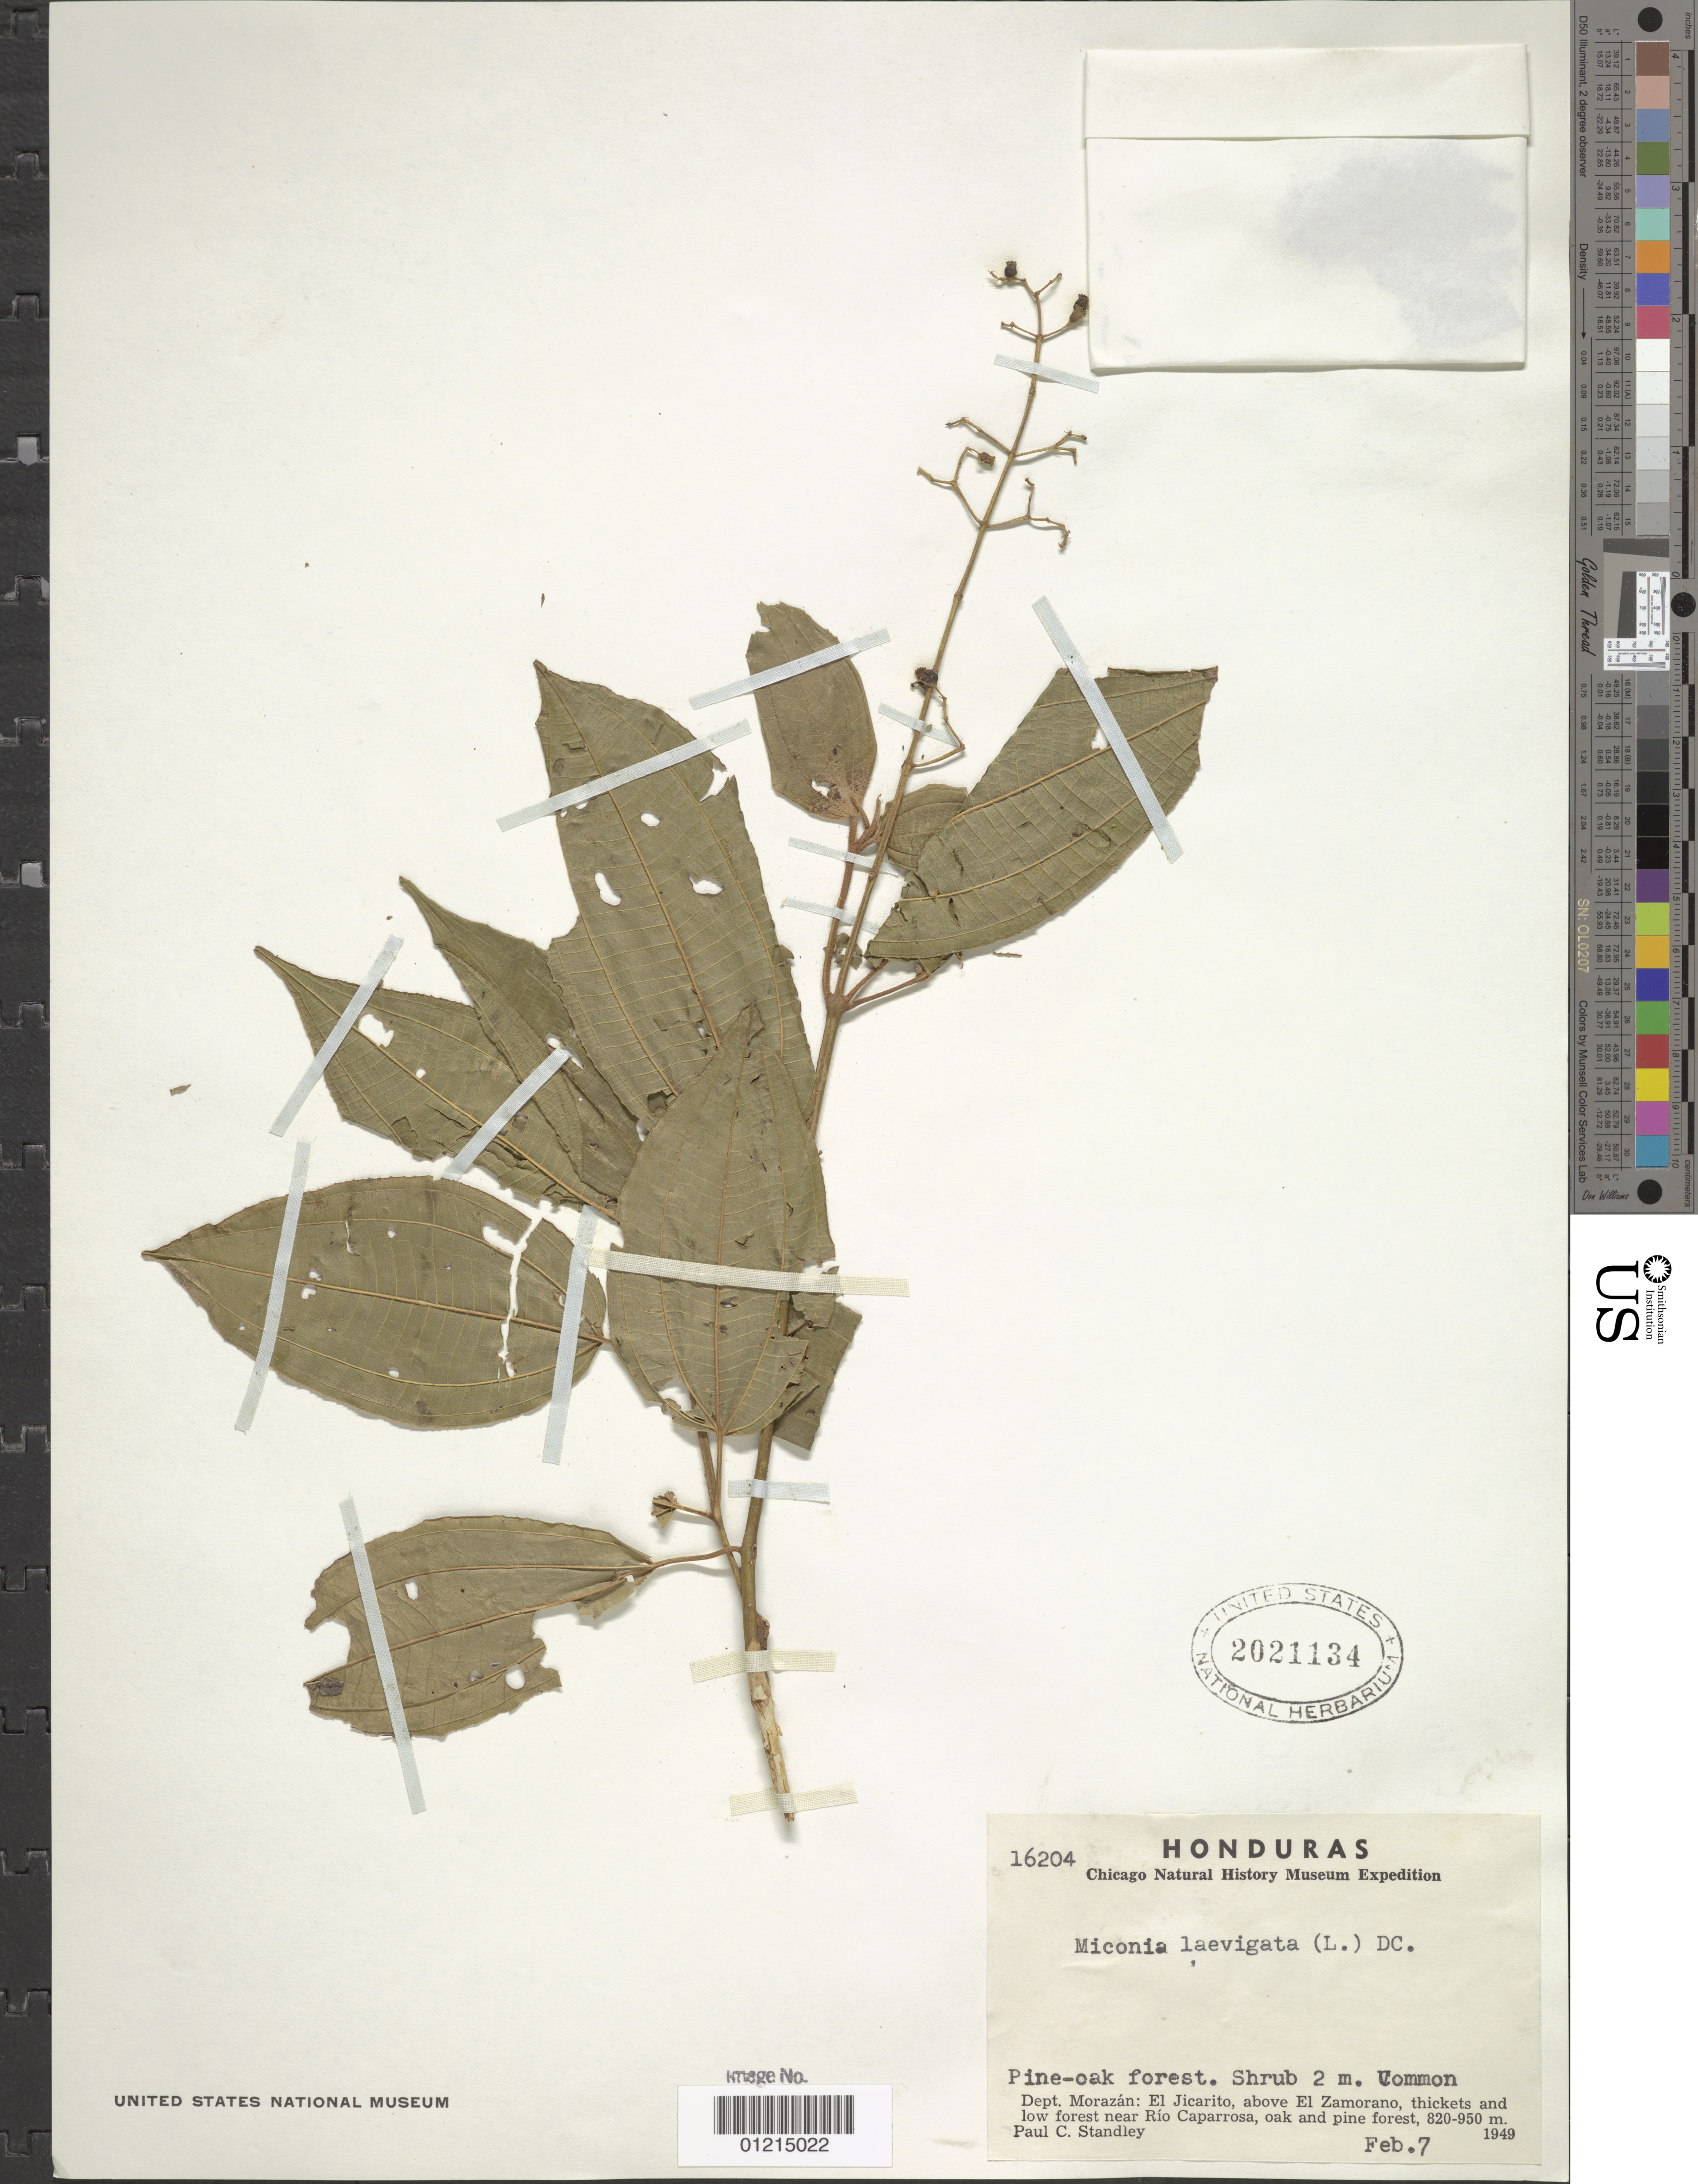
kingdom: Plantae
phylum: Tracheophyta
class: Magnoliopsida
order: Myrtales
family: Melastomataceae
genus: Miconia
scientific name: Miconia laevigata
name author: (L.) D. Don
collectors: P. C. Standley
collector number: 16204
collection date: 1949-02-07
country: Honduras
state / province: Fco. Morazán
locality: El Jicarito, above El Zamorano, forest near Rio Caparrosa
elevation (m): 820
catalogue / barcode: US 2021134